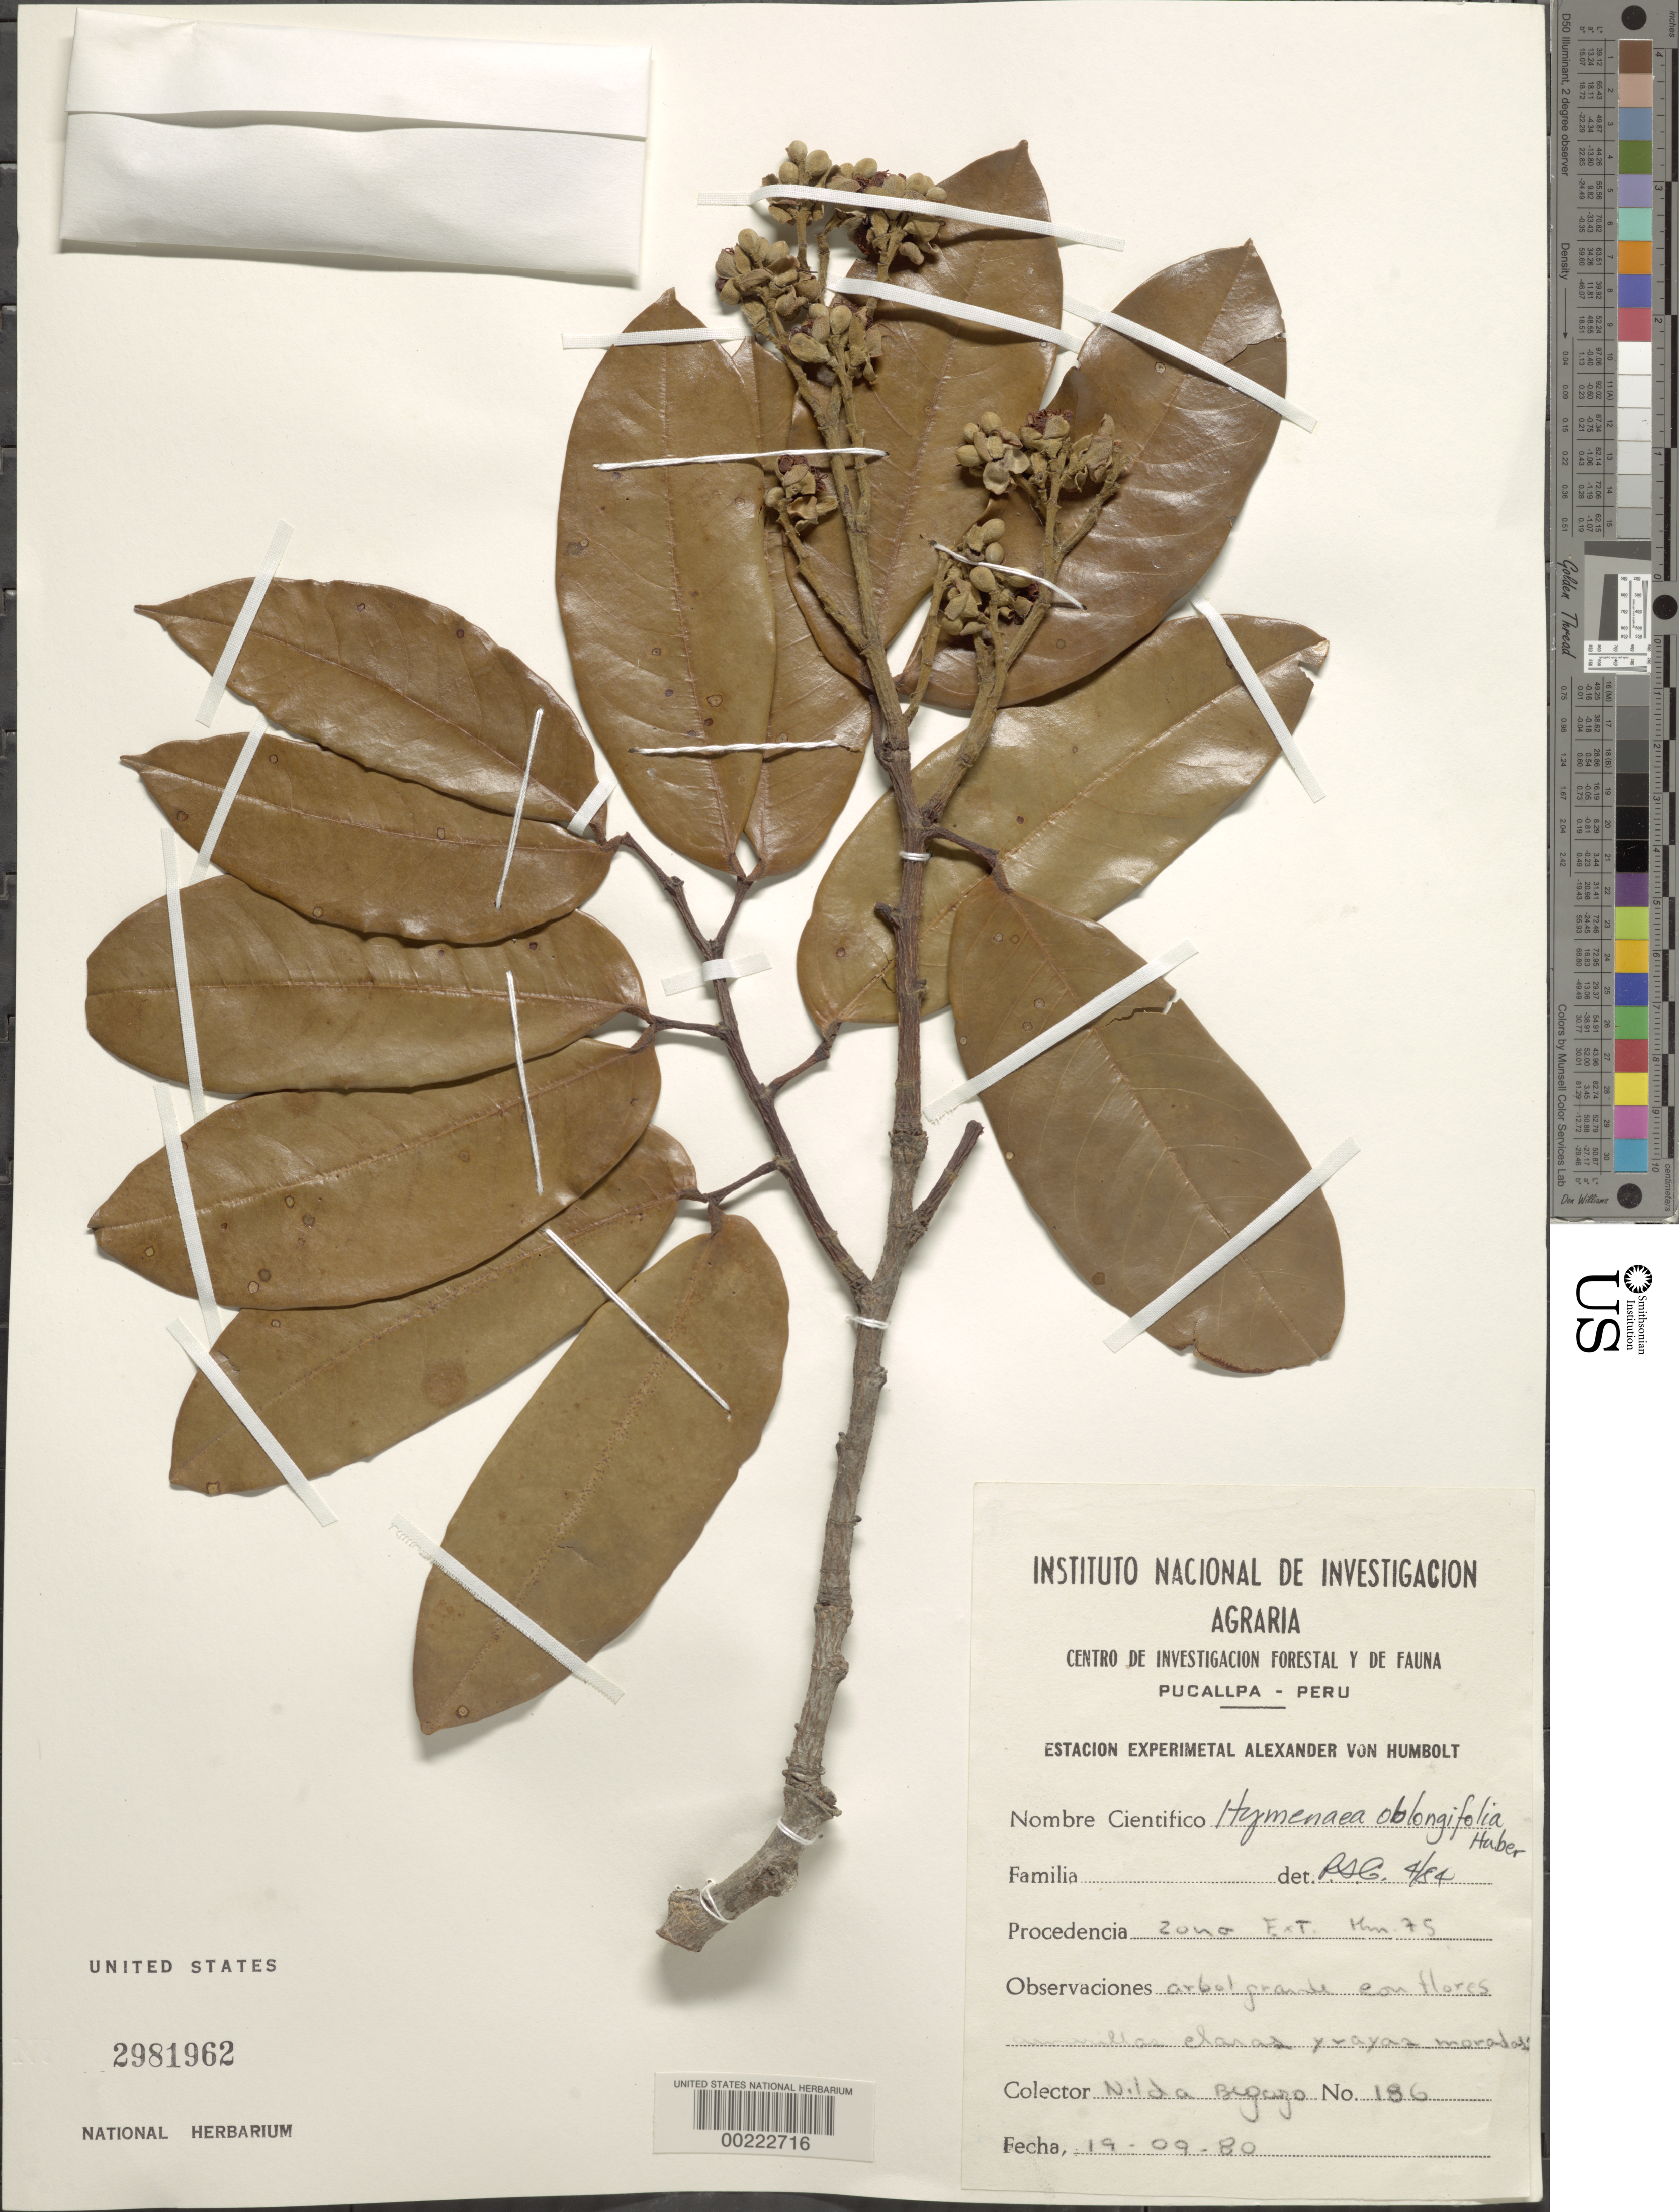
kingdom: Plantae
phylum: Tracheophyta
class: Magnoliopsida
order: Fabales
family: Fabaceae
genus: Hymenaea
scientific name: Hymenaea oblongifolia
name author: Huber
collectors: N. Begazo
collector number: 186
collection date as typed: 19 Sep 1980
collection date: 1980-09-19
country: Peru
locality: Zona ext. km 75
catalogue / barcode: US 2981962